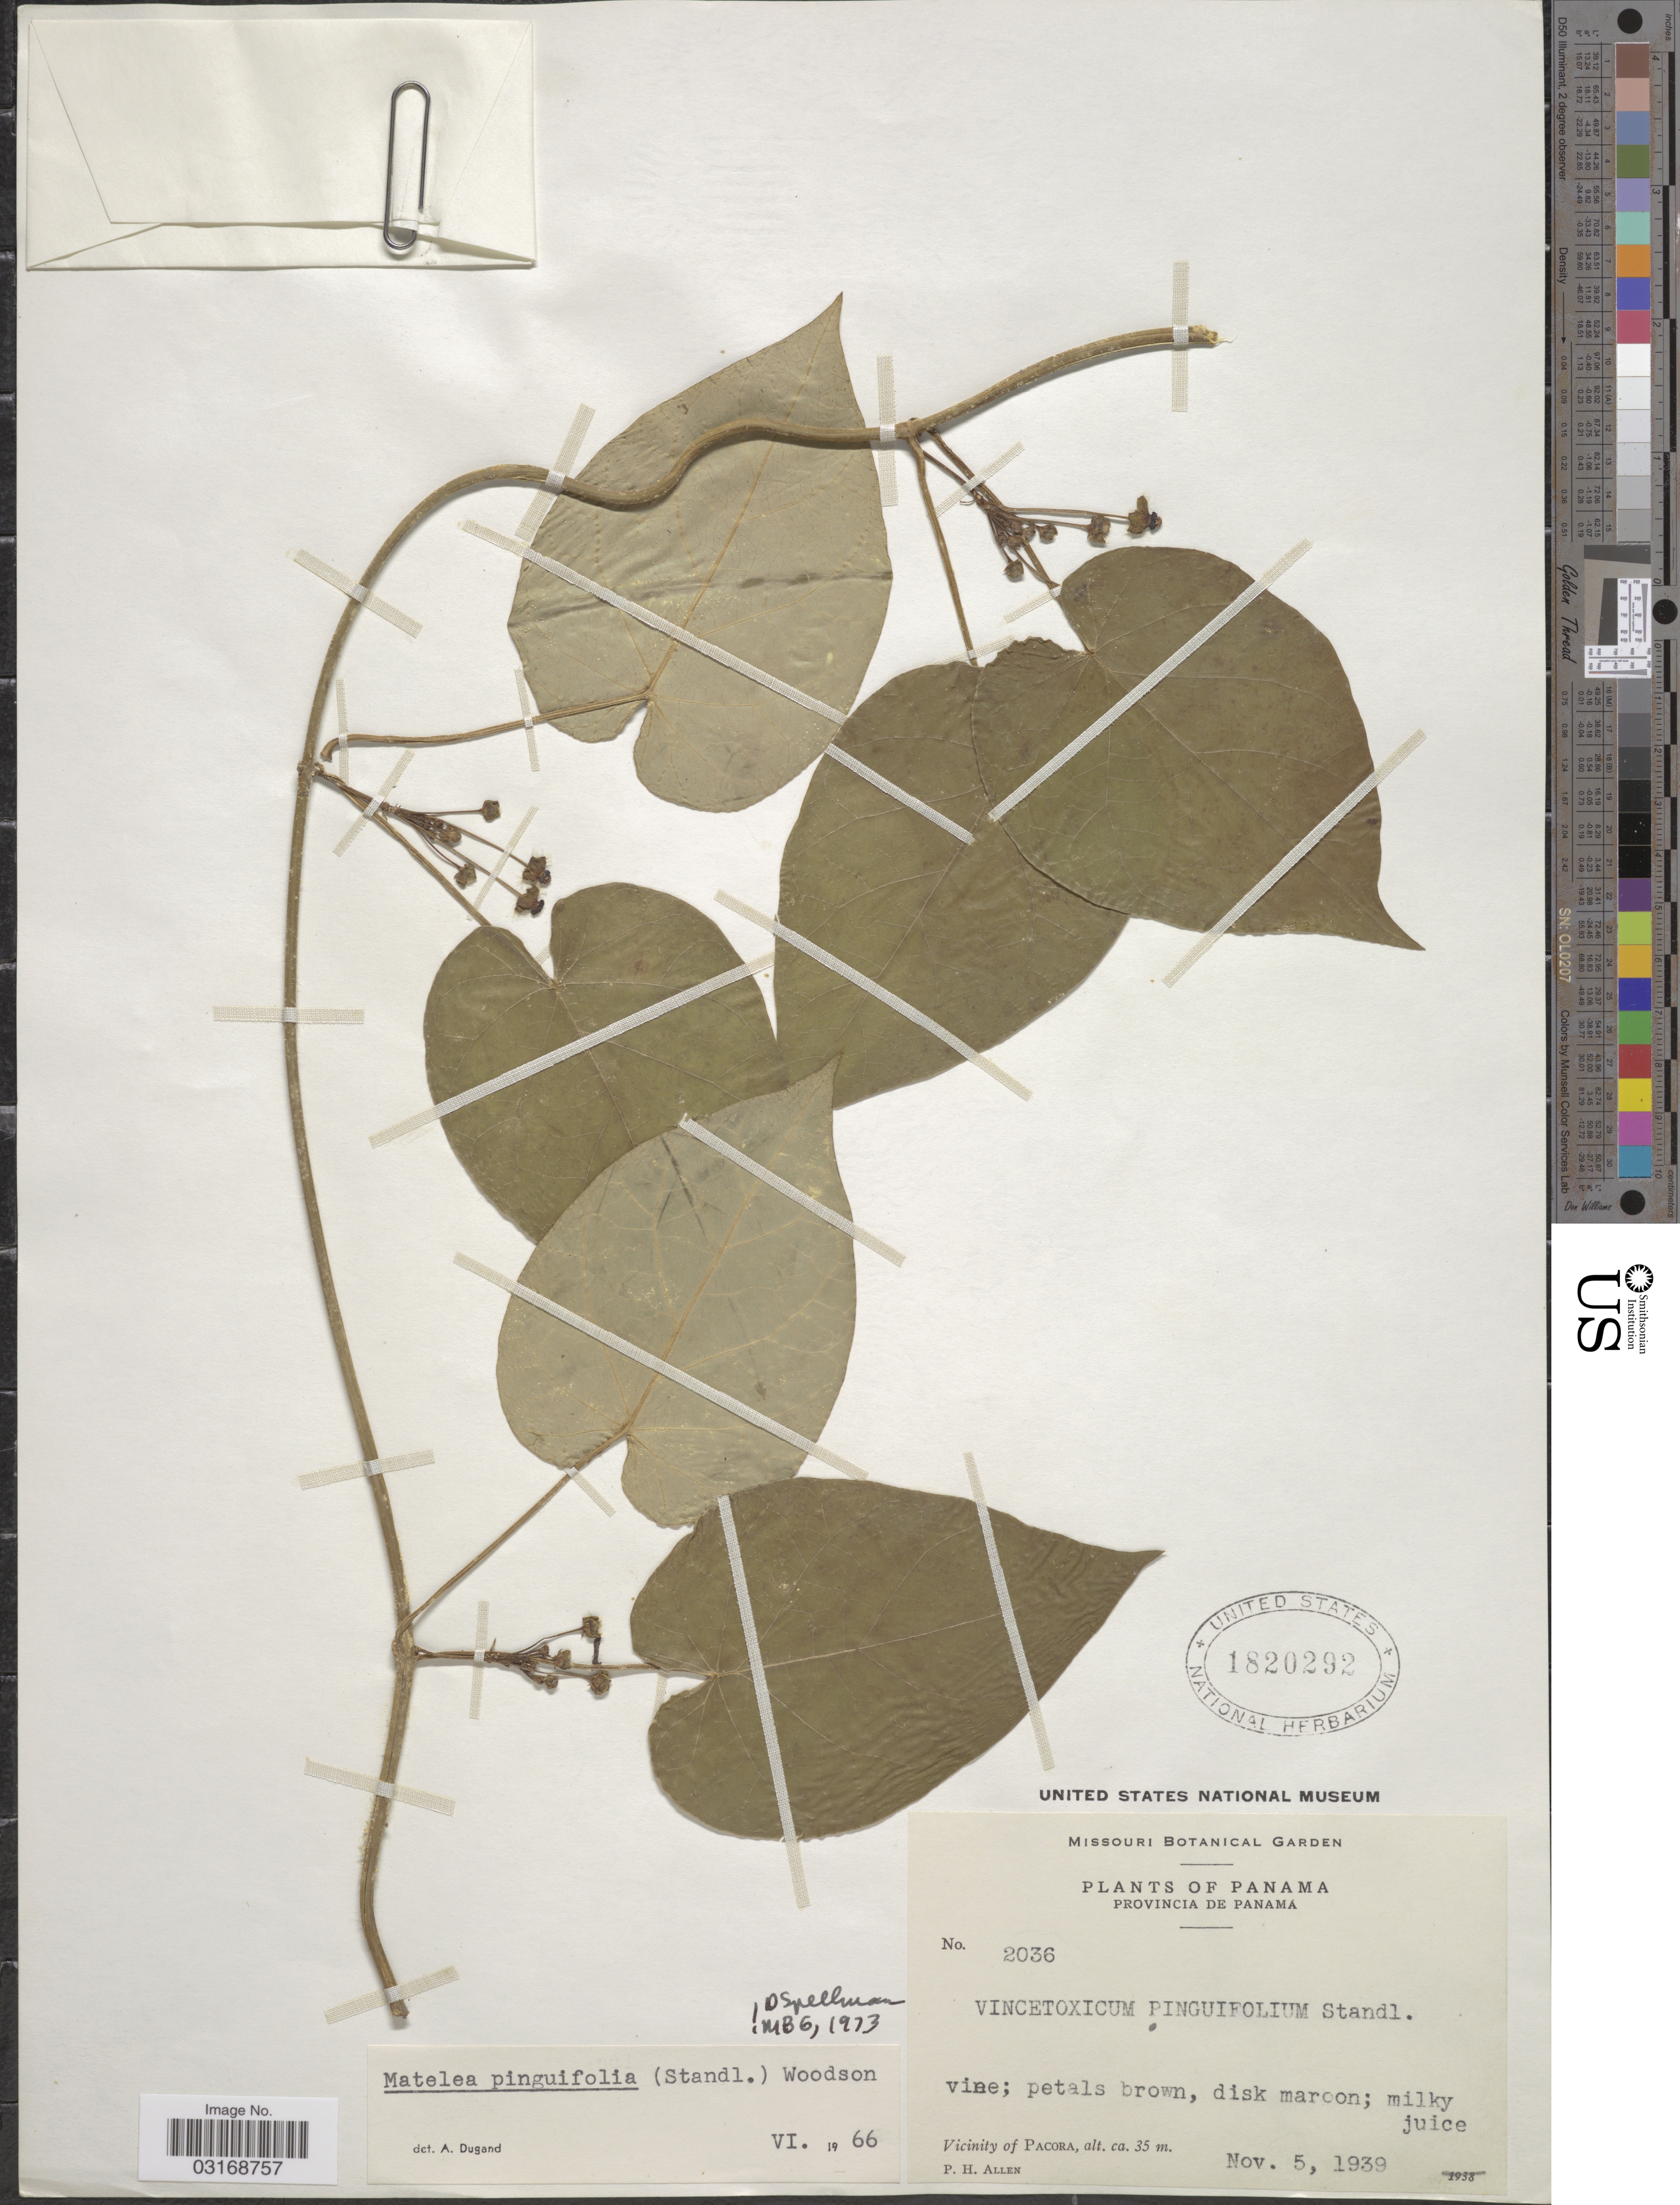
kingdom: Plantae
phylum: Tracheophyta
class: Magnoliopsida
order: Gentianales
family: Apocynaceae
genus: Matelea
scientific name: Matelea pinguifolia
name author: (Standl.) Woodson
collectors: P. H. Allen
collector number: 2036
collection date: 1939-11-05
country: Panama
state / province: Panamá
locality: Provincia de Panamá. Vicinity of Pacora.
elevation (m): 35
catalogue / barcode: US 1820292